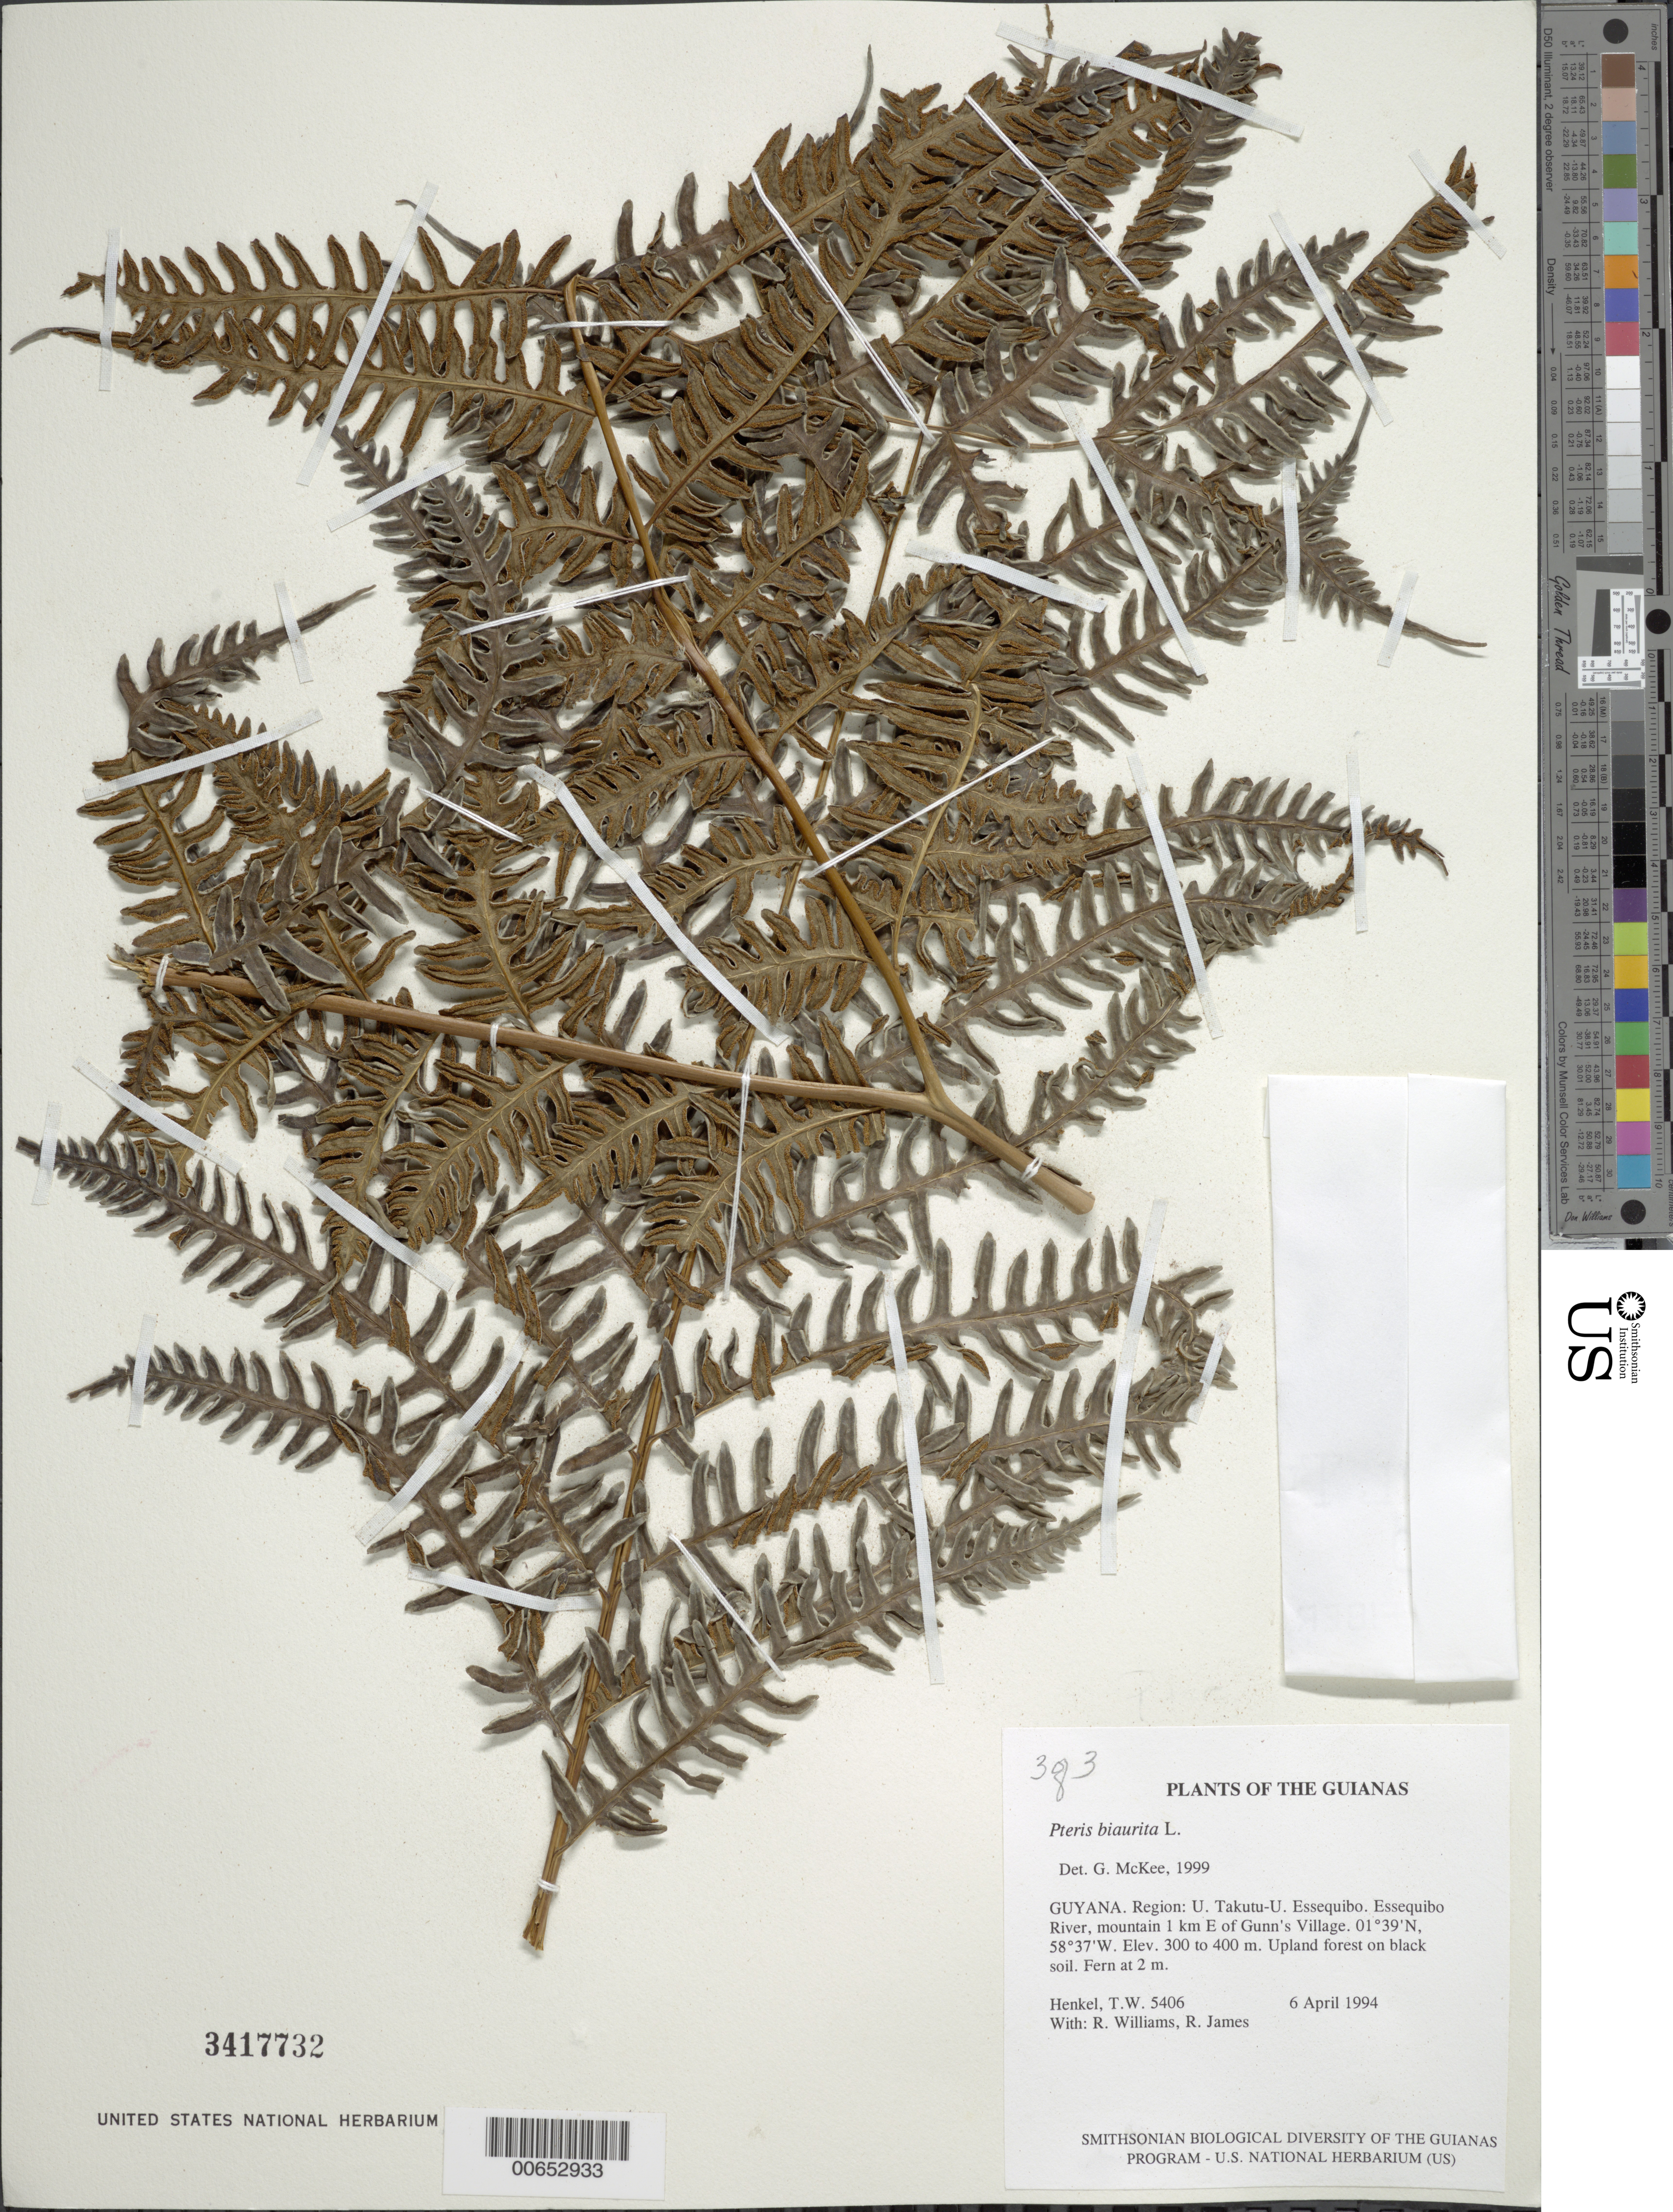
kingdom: Plantae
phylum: Tracheophyta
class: Polypodiopsida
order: Polypodiales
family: Pteridaceae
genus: Pteris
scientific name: Pteris biaurita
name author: L.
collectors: T. Henkel, R. Williams & R. James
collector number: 5406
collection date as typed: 6 April 1994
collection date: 1994-04-06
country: Guyana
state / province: U. Takutu-U. Essequibo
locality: Essequibo River, mountain 1 km E of Gunn's Village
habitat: Upland forest on black soil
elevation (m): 300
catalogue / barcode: US 3417732